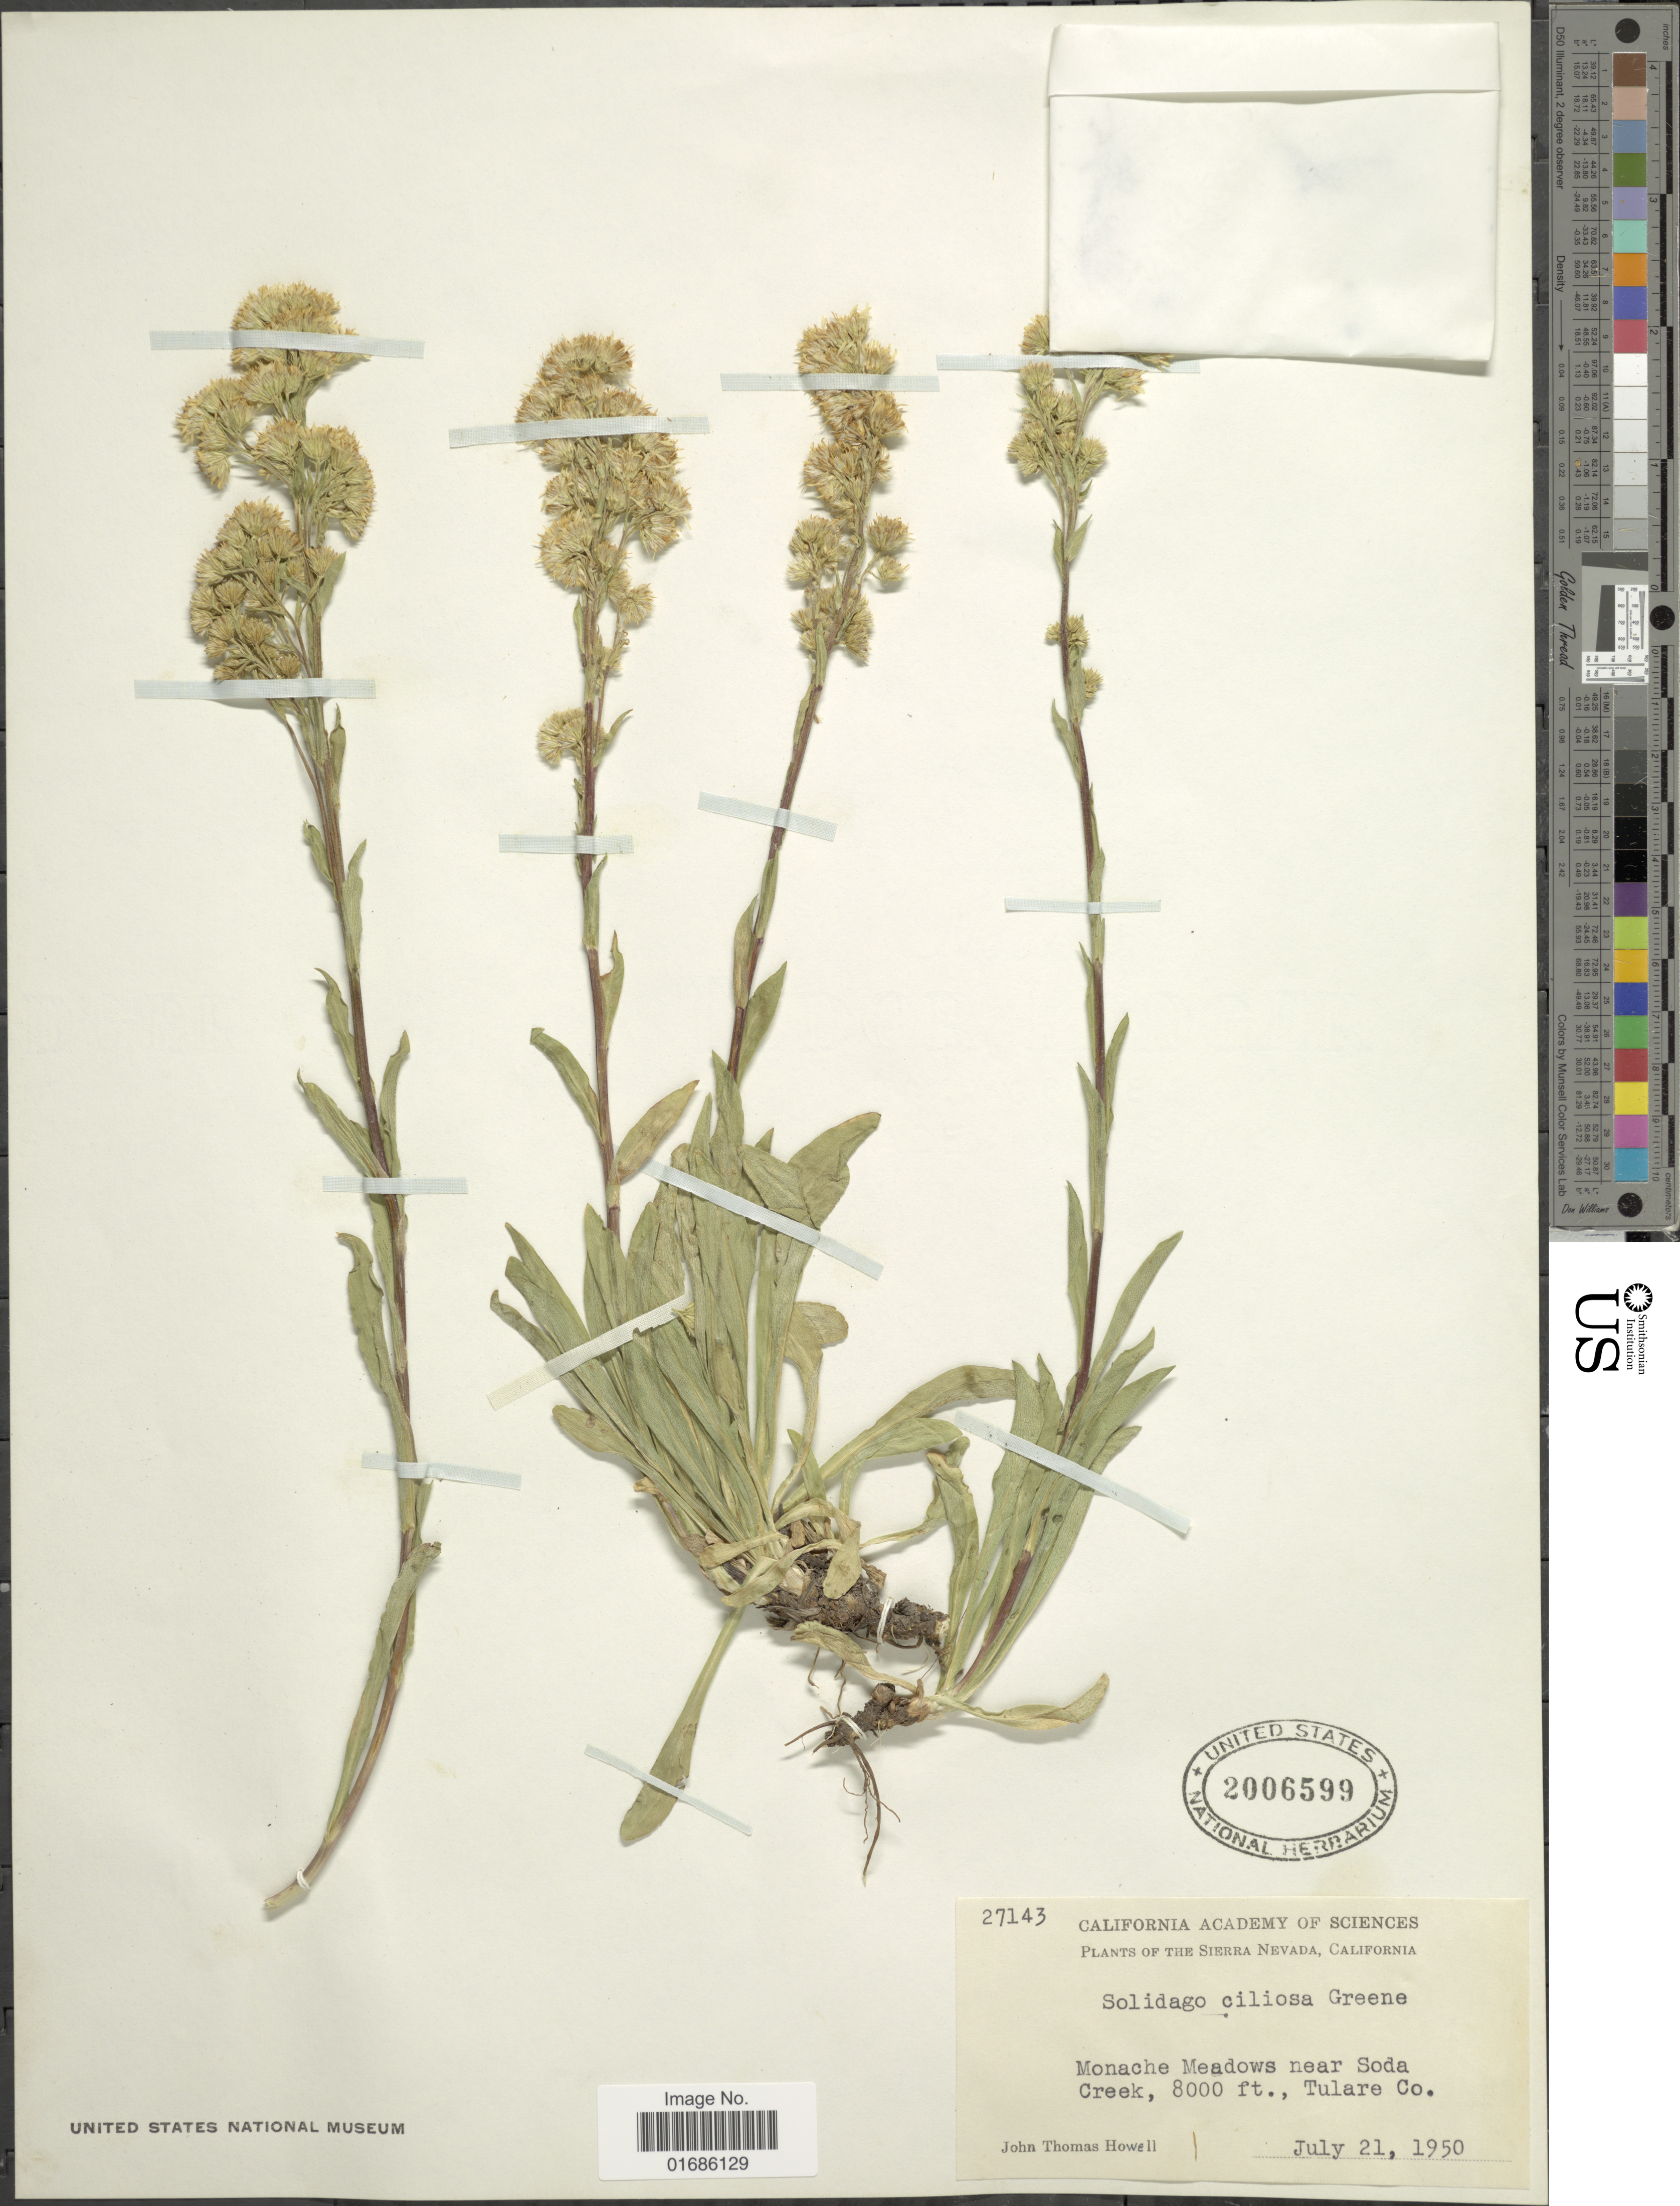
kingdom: Plantae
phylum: Tracheophyta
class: Magnoliopsida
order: Asterales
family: Asteraceae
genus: Solidago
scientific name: Solidago ciliosa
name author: Greene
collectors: J. T. Howell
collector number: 27143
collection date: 1950-07-21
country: United States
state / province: California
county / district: Tulare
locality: Sierra Nevada, Monache Meadows near Soda Creek, Tulare Co.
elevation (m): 2438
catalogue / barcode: US 2006599